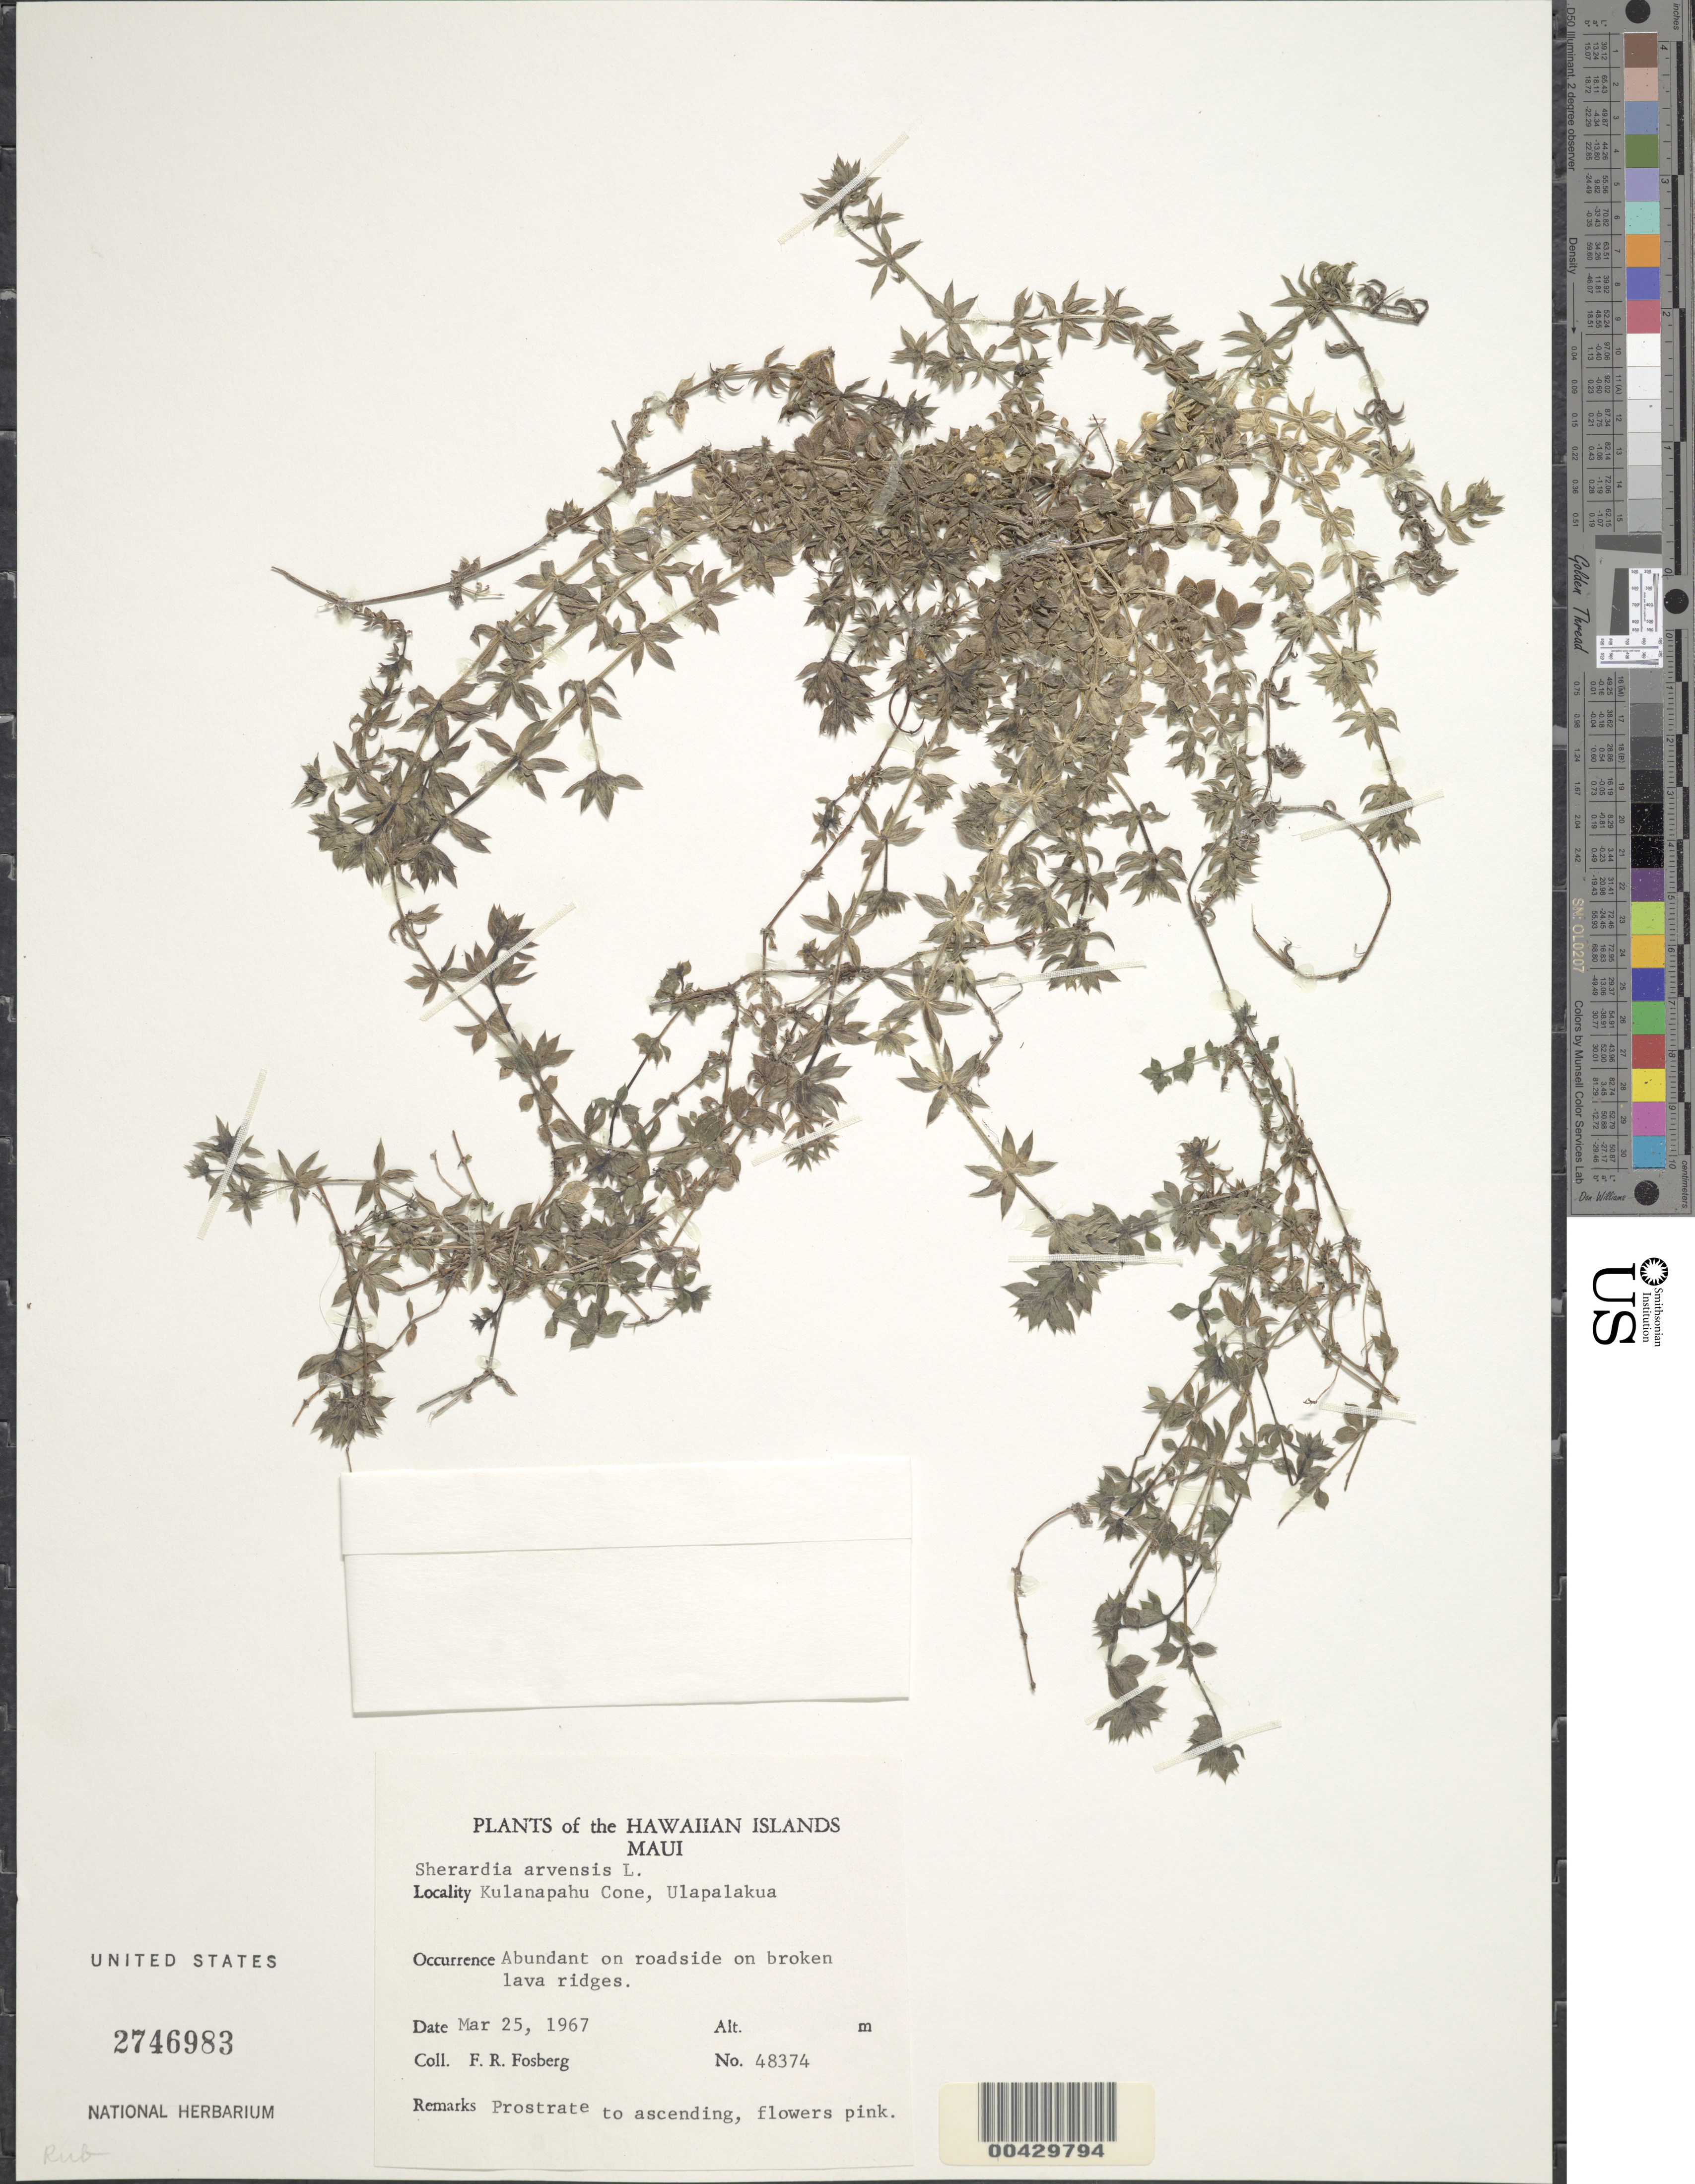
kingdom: Plantae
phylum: Tracheophyta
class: Magnoliopsida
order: Gentianales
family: Rubiaceae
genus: Sherardia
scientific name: Sherardia arvensis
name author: L.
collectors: F. R. Fosberg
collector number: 48374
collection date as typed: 25 Mar 1967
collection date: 1967-03-25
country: United States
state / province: Hawaii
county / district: Maui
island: Maui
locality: Kulanapahu Cone, Ulapalakua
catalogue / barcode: US 2746983